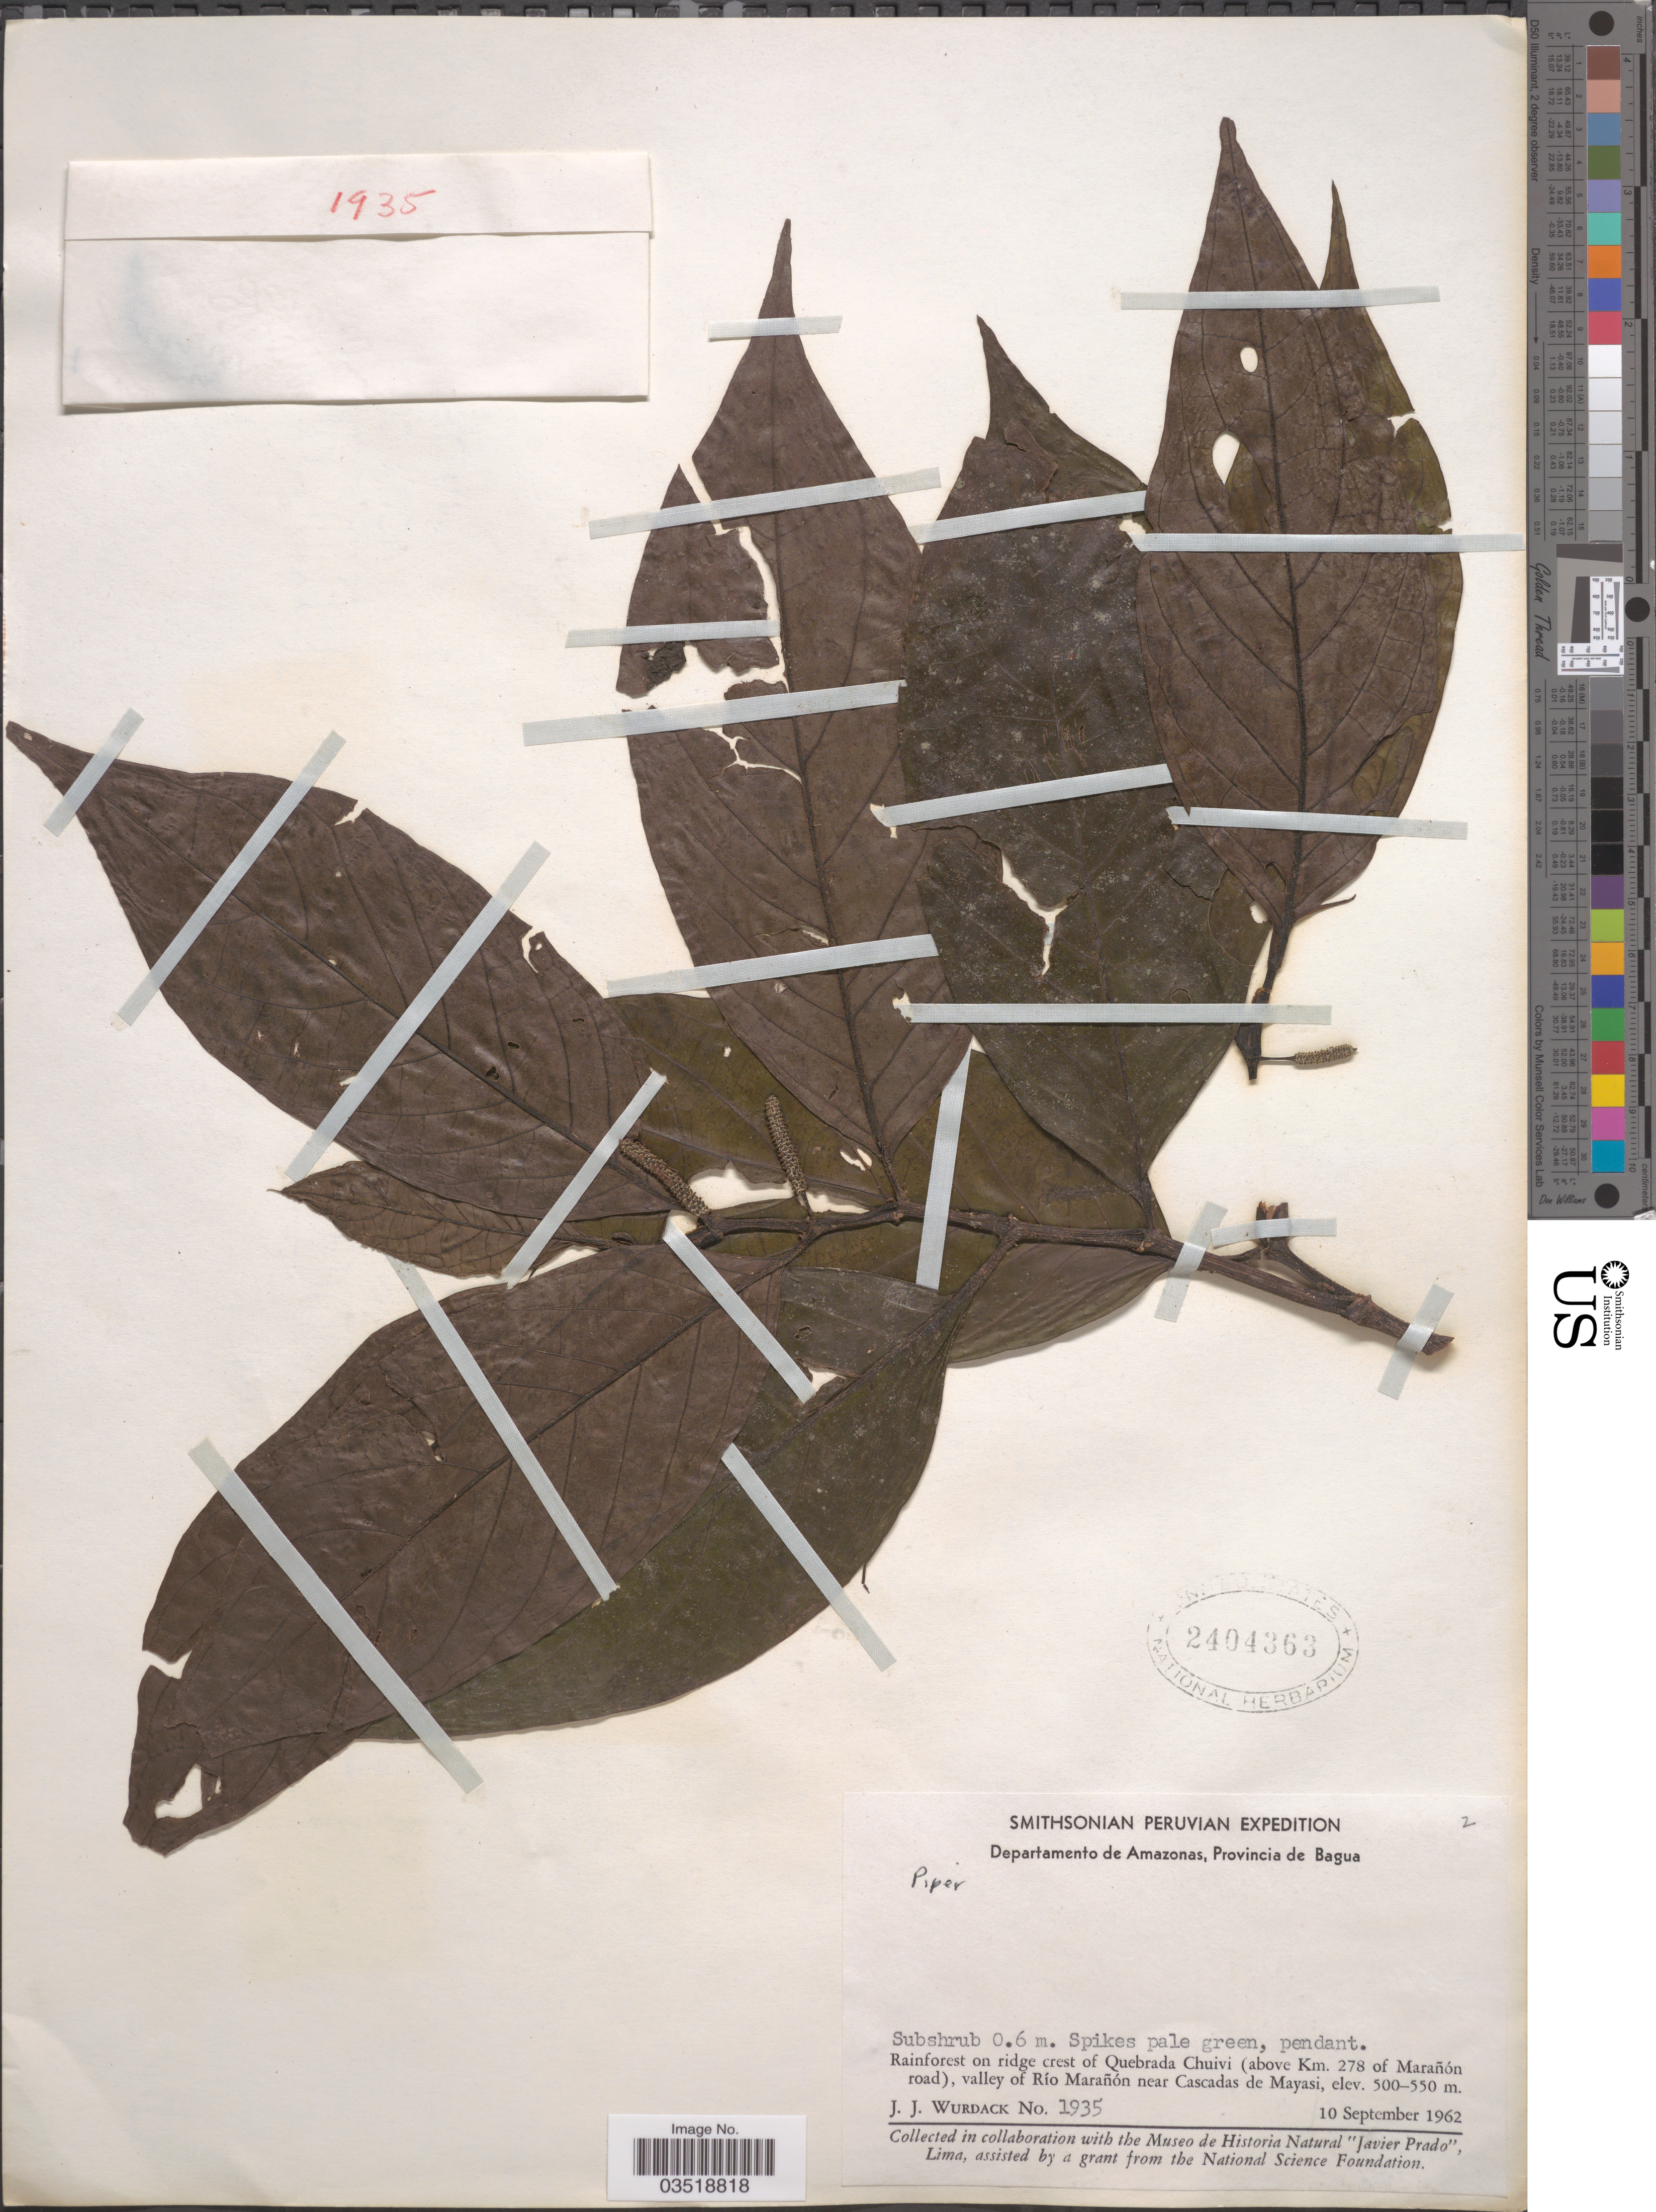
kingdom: Plantae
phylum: Tracheophyta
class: Magnoliopsida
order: Piperales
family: Piperaceae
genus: Piper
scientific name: Piper sp.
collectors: J. J. Wurdack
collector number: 1935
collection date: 1962-09-10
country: Peru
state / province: Amazonas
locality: Departamento de Amazonas, Provincia de Bagua. Rainforerst on ridge crest of Quebrada Chuivi (above Km. 278 of Marañón road), valley of Río Marañón near Cascadas de Mayasi.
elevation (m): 500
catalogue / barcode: US 2404363